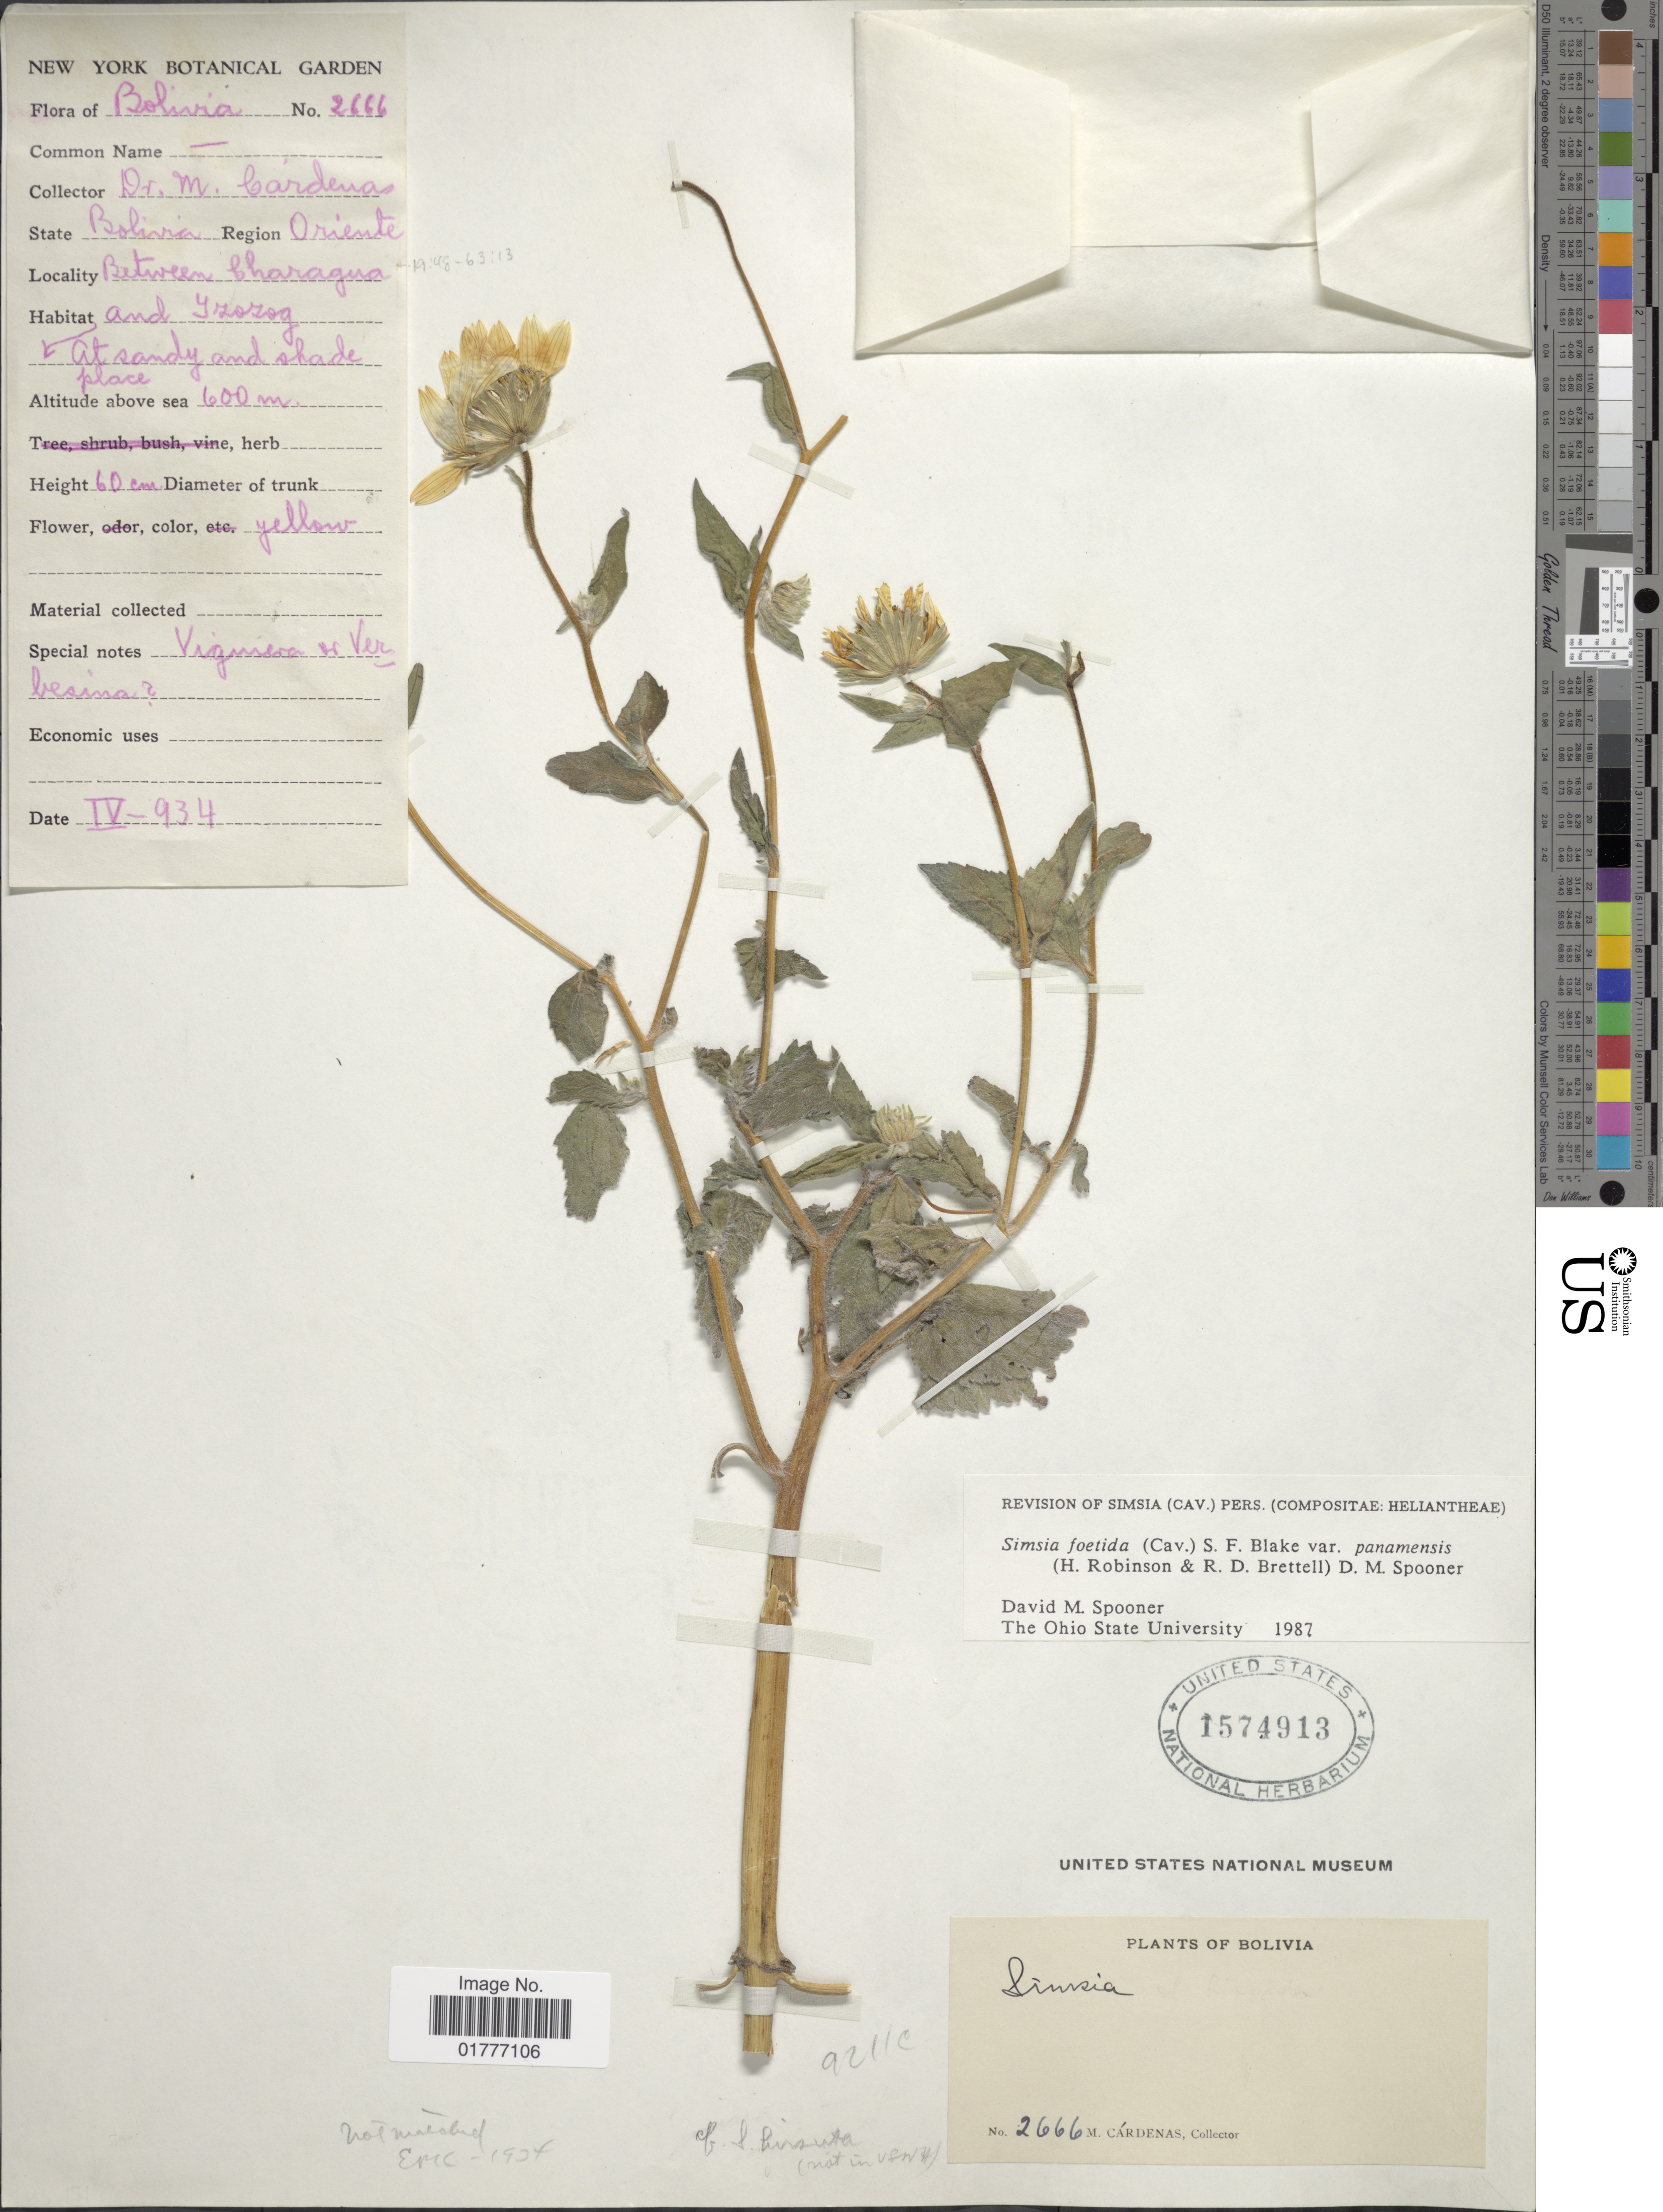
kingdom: Plantae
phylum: Tracheophyta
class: Magnoliopsida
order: Asterales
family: Asteraceae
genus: Simsia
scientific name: Simsia foetida var. panamensis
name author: (H. Rob. & Brettell) D.M. Spooner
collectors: M. Cárdenas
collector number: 2666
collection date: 1934-04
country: Bolivia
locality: Region Oriente. Between Charagua and Yzozog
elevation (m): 600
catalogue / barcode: US 1547913